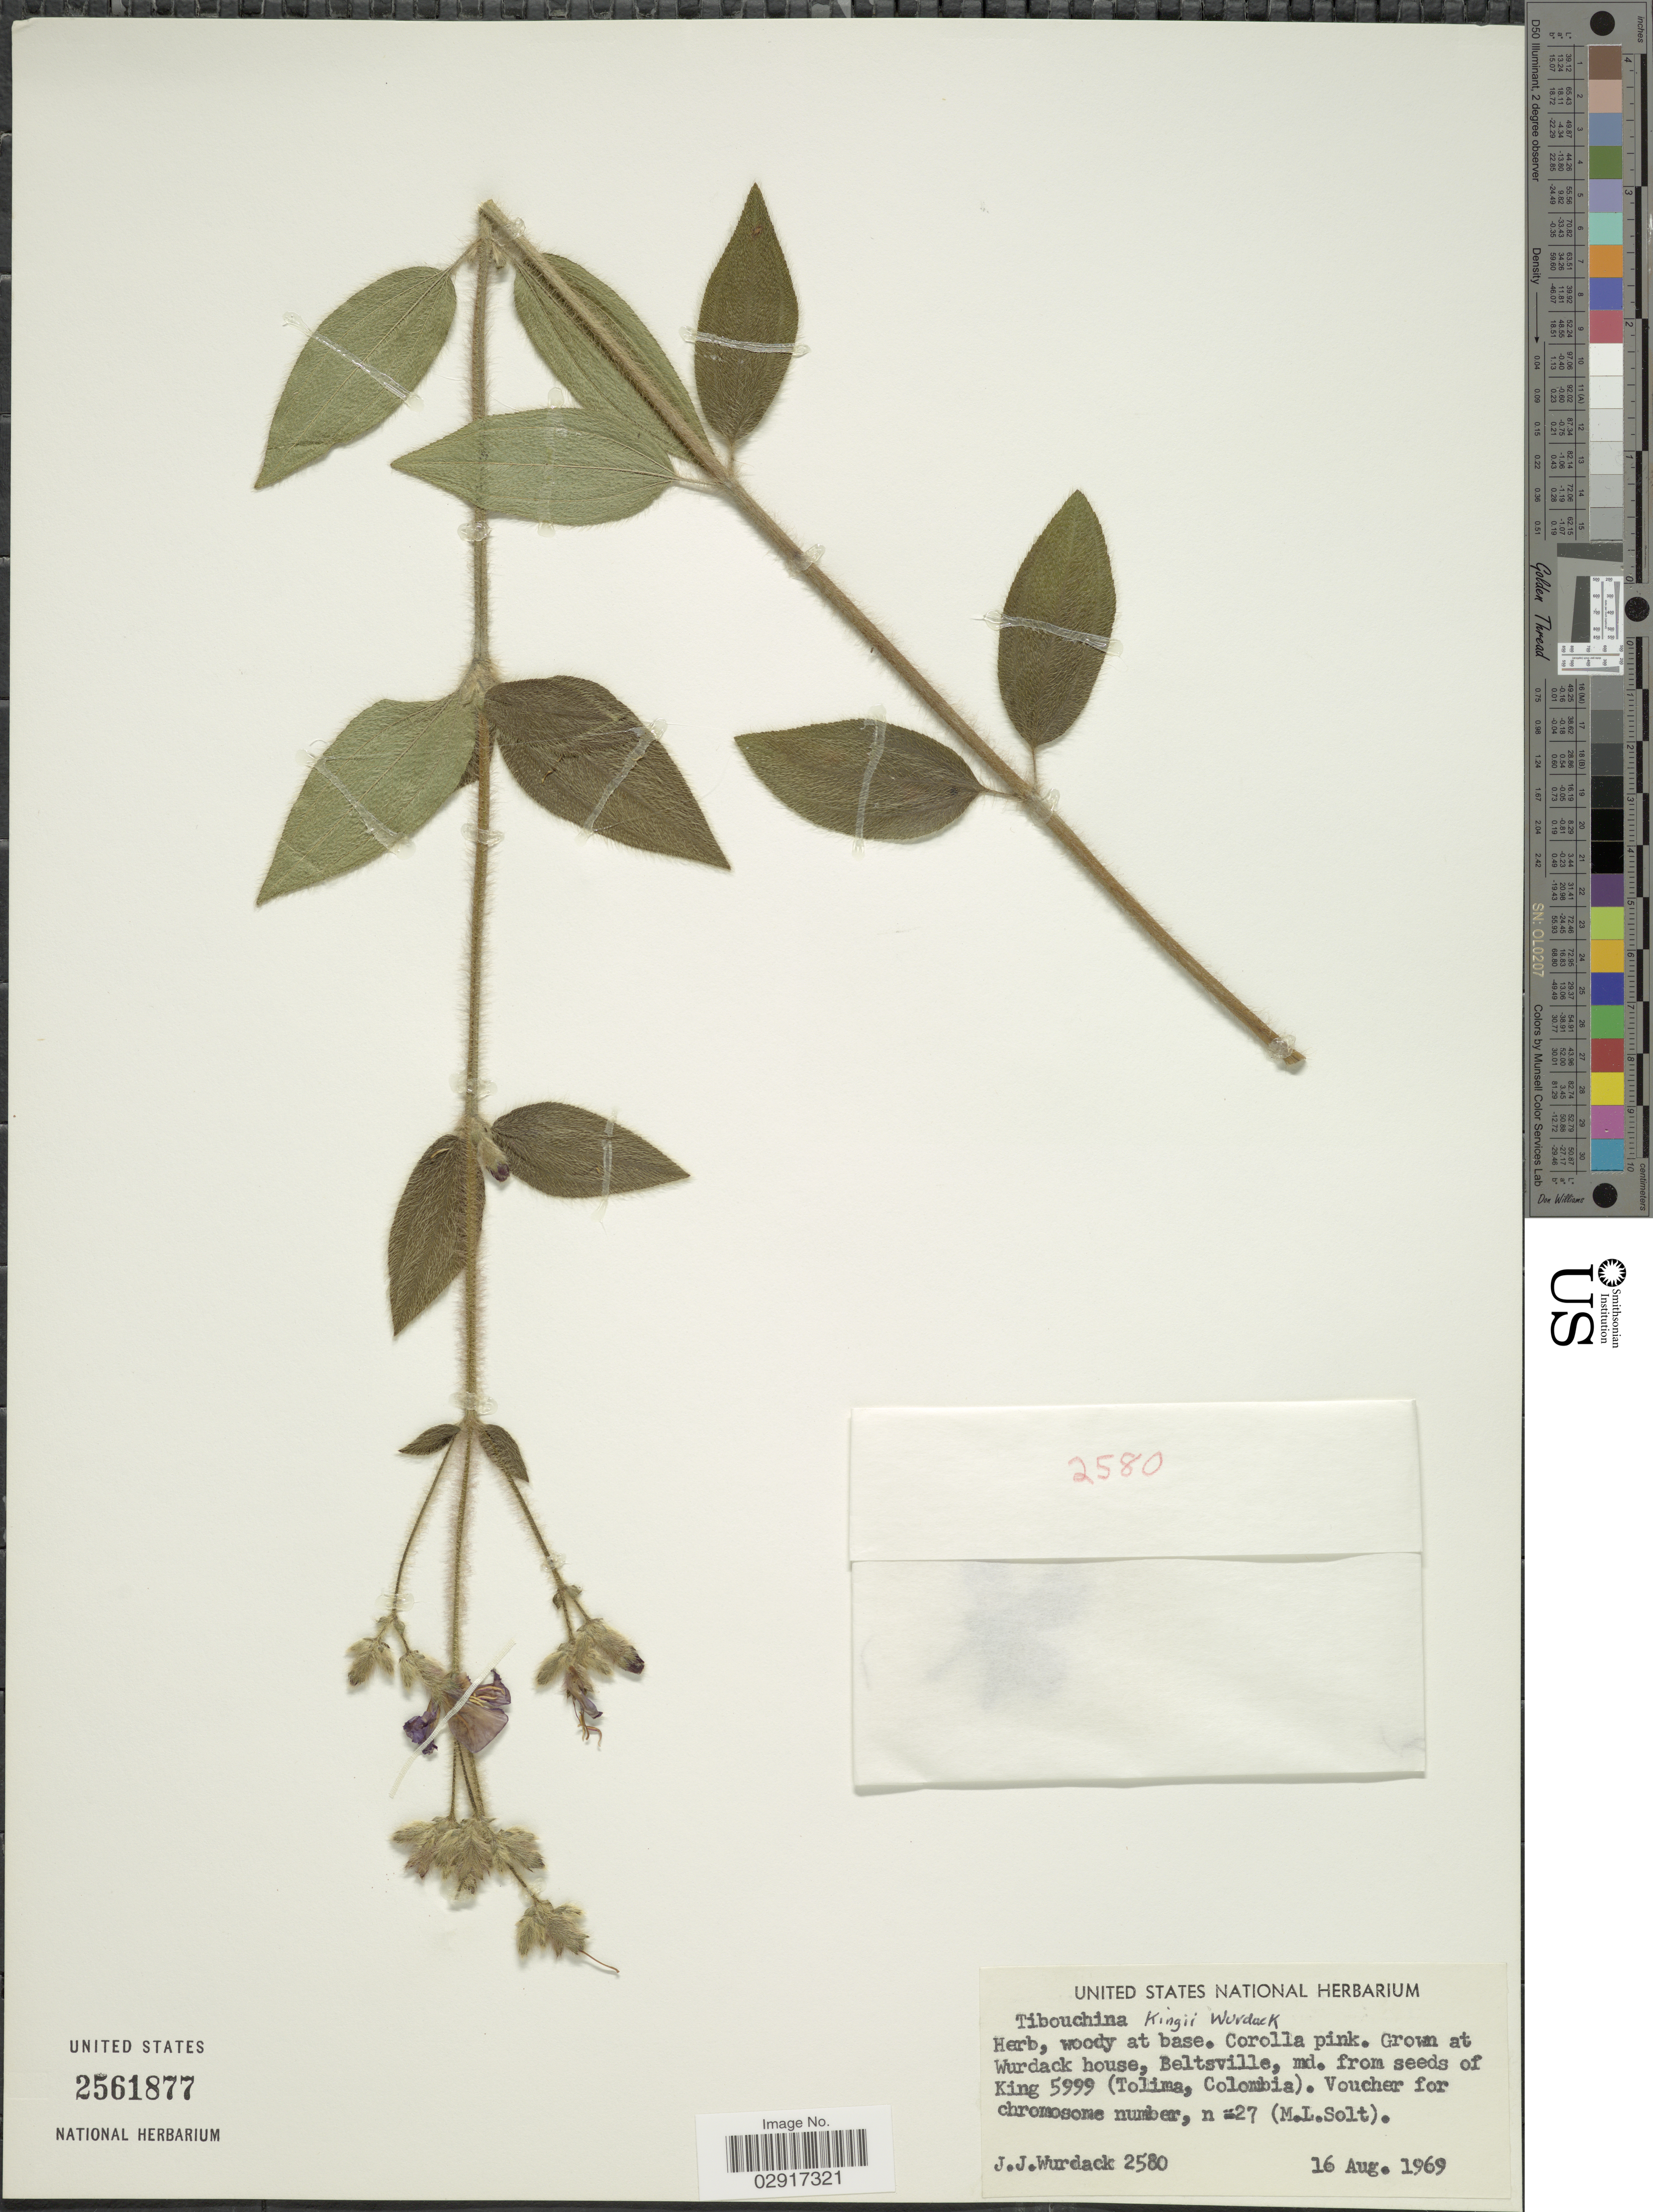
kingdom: Plantae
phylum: Tracheophyta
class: Magnoliopsida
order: Myrtales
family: Melastomataceae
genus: Chaetogastra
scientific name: Chaetogastra kingii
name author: (Wurdack) P.J.F. Guim. & Michelang.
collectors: J. J. Wurdack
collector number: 2580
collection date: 1969-08-16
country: United States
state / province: Maryland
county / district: Prince George's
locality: Grown at Wurdack house, Beltsville, md.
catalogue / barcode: US 2561877